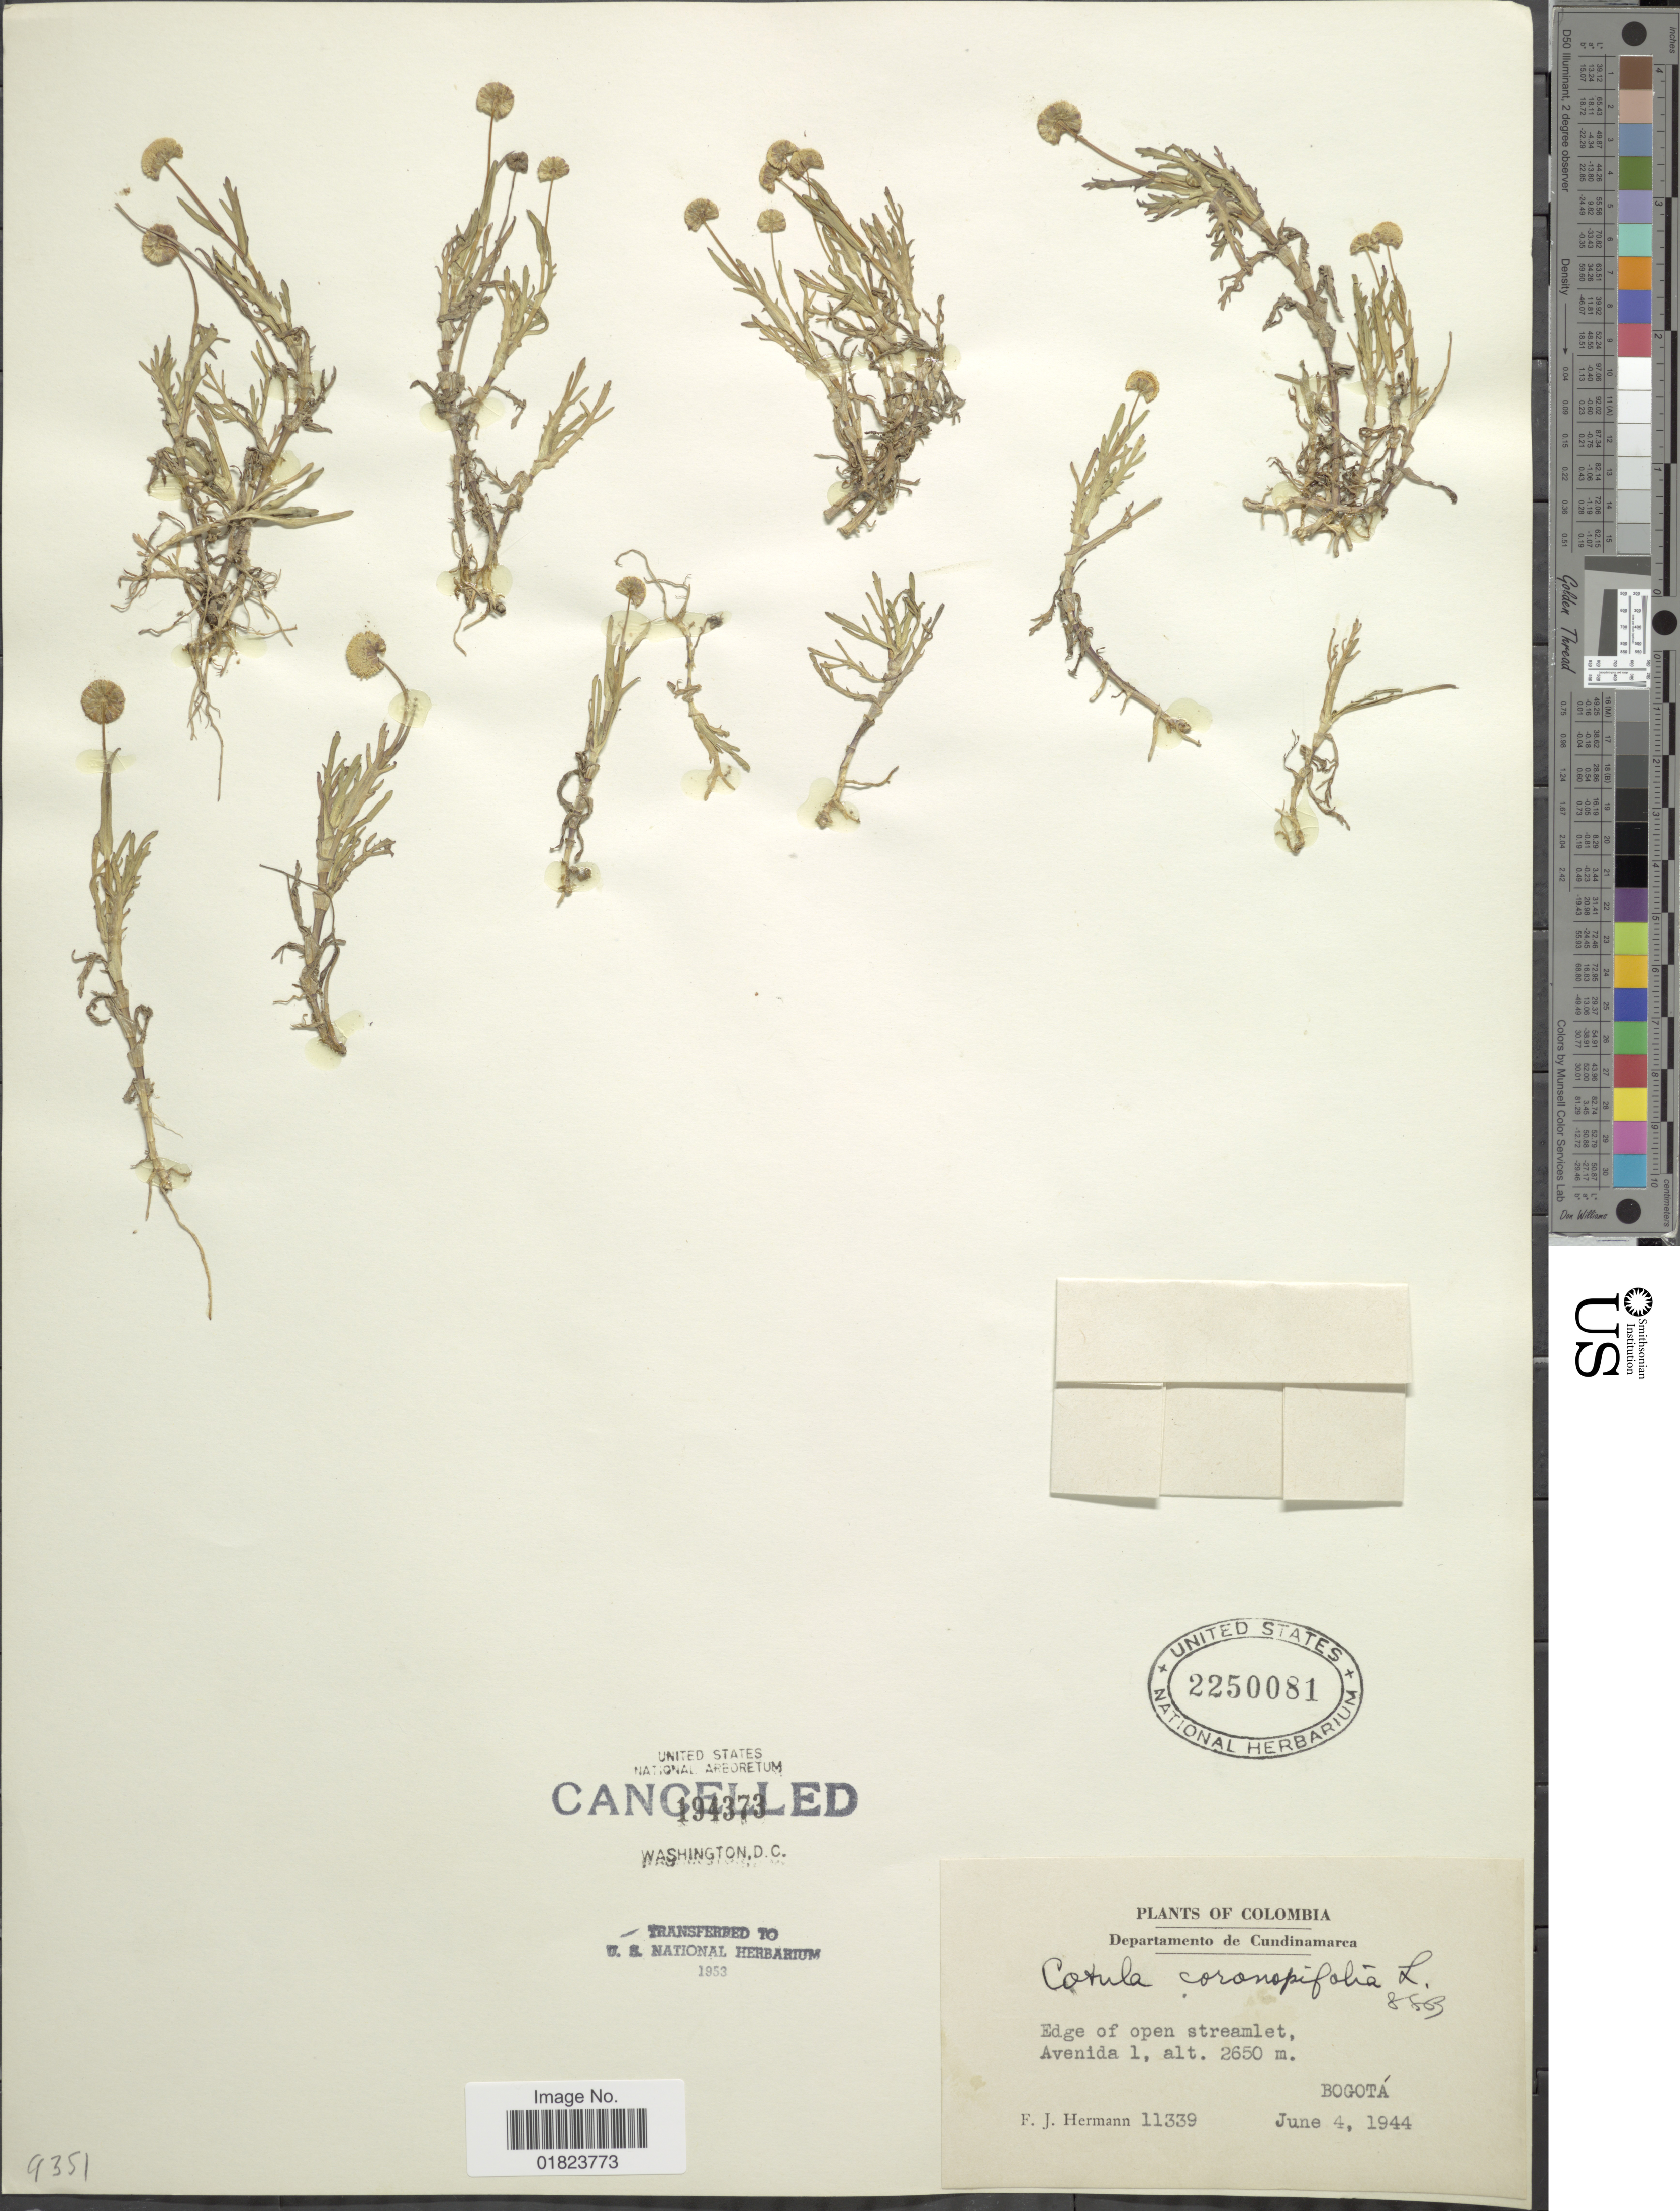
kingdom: Plantae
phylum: Tracheophyta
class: Magnoliopsida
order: Asterales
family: Asteraceae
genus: Cotula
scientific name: Cotula coronopifolia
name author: L.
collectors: F. J. Hermann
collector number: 11339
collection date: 1944-06-04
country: Colombia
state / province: Cundinamarca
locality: Departamento de Cundinamarca, Edge of open streamlet, Avenida. Bogota.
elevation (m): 2650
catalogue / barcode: US 2250081